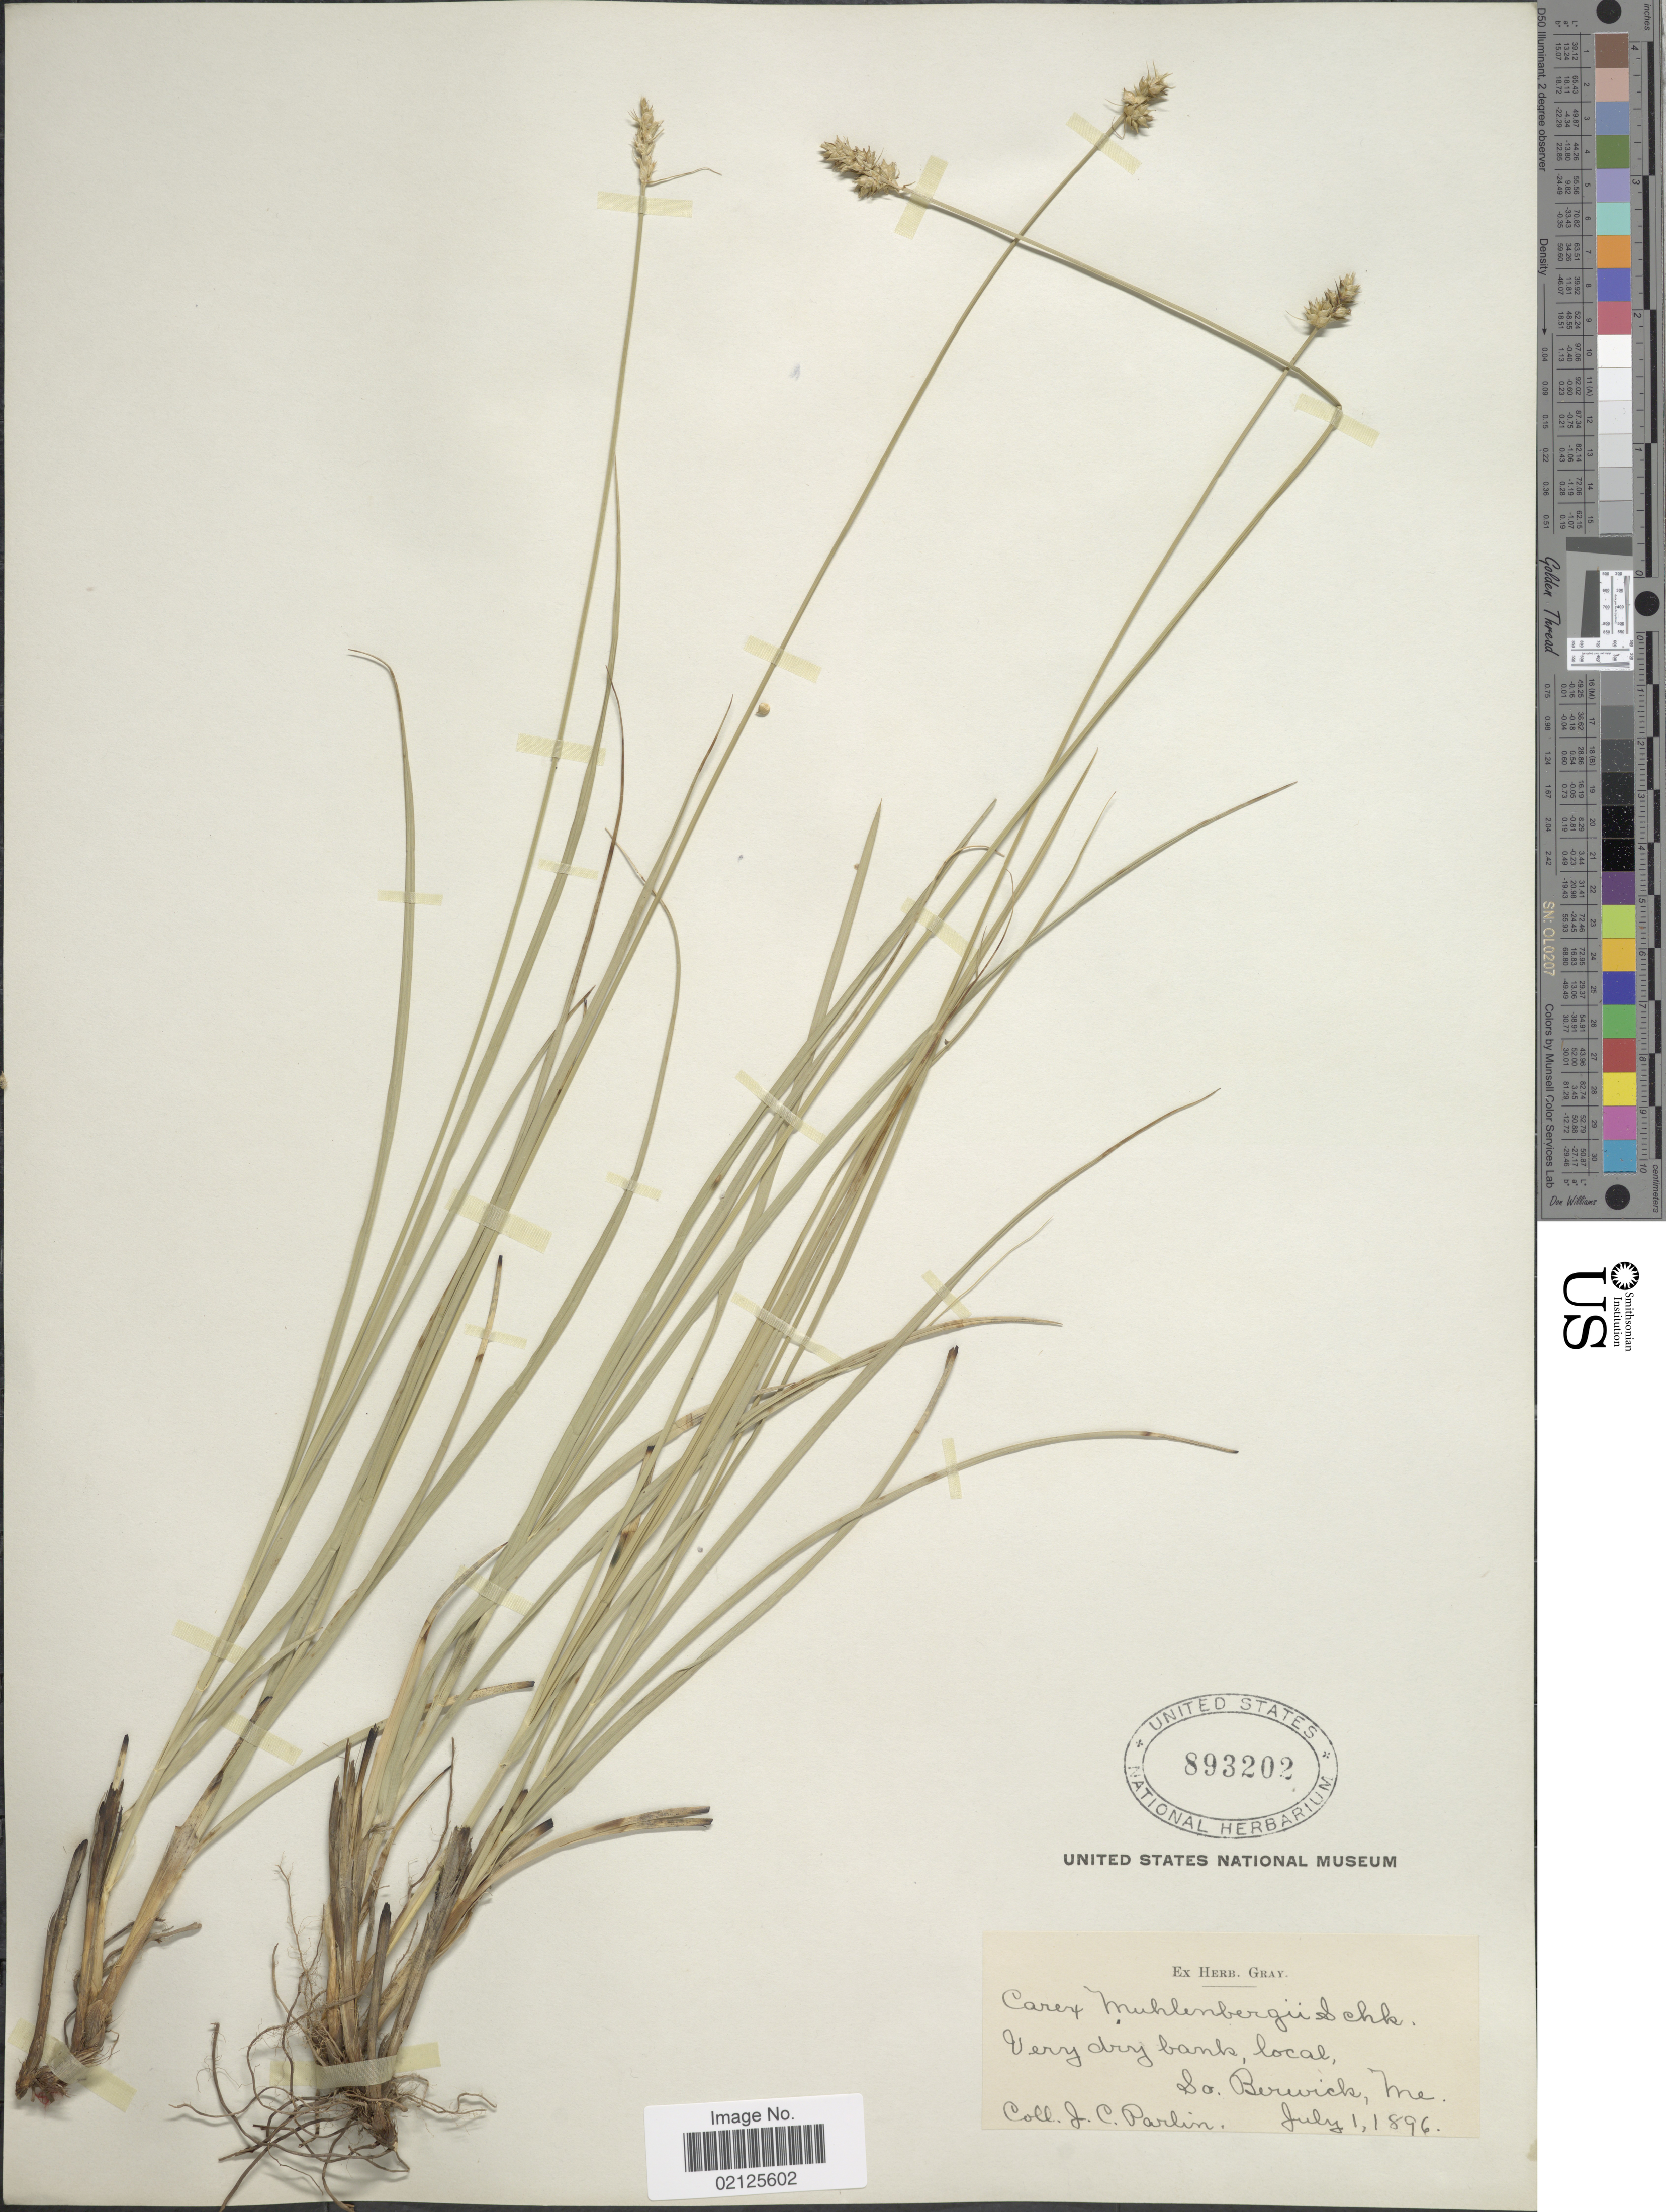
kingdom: Plantae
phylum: Tracheophyta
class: Liliopsida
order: Poales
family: Cyperaceae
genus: Carex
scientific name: Carex muehlenbergii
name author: Willd.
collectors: J. Parlin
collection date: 1896-07-01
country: United States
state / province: Maine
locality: Very dry bank, local, So. Berwick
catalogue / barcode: US 893202